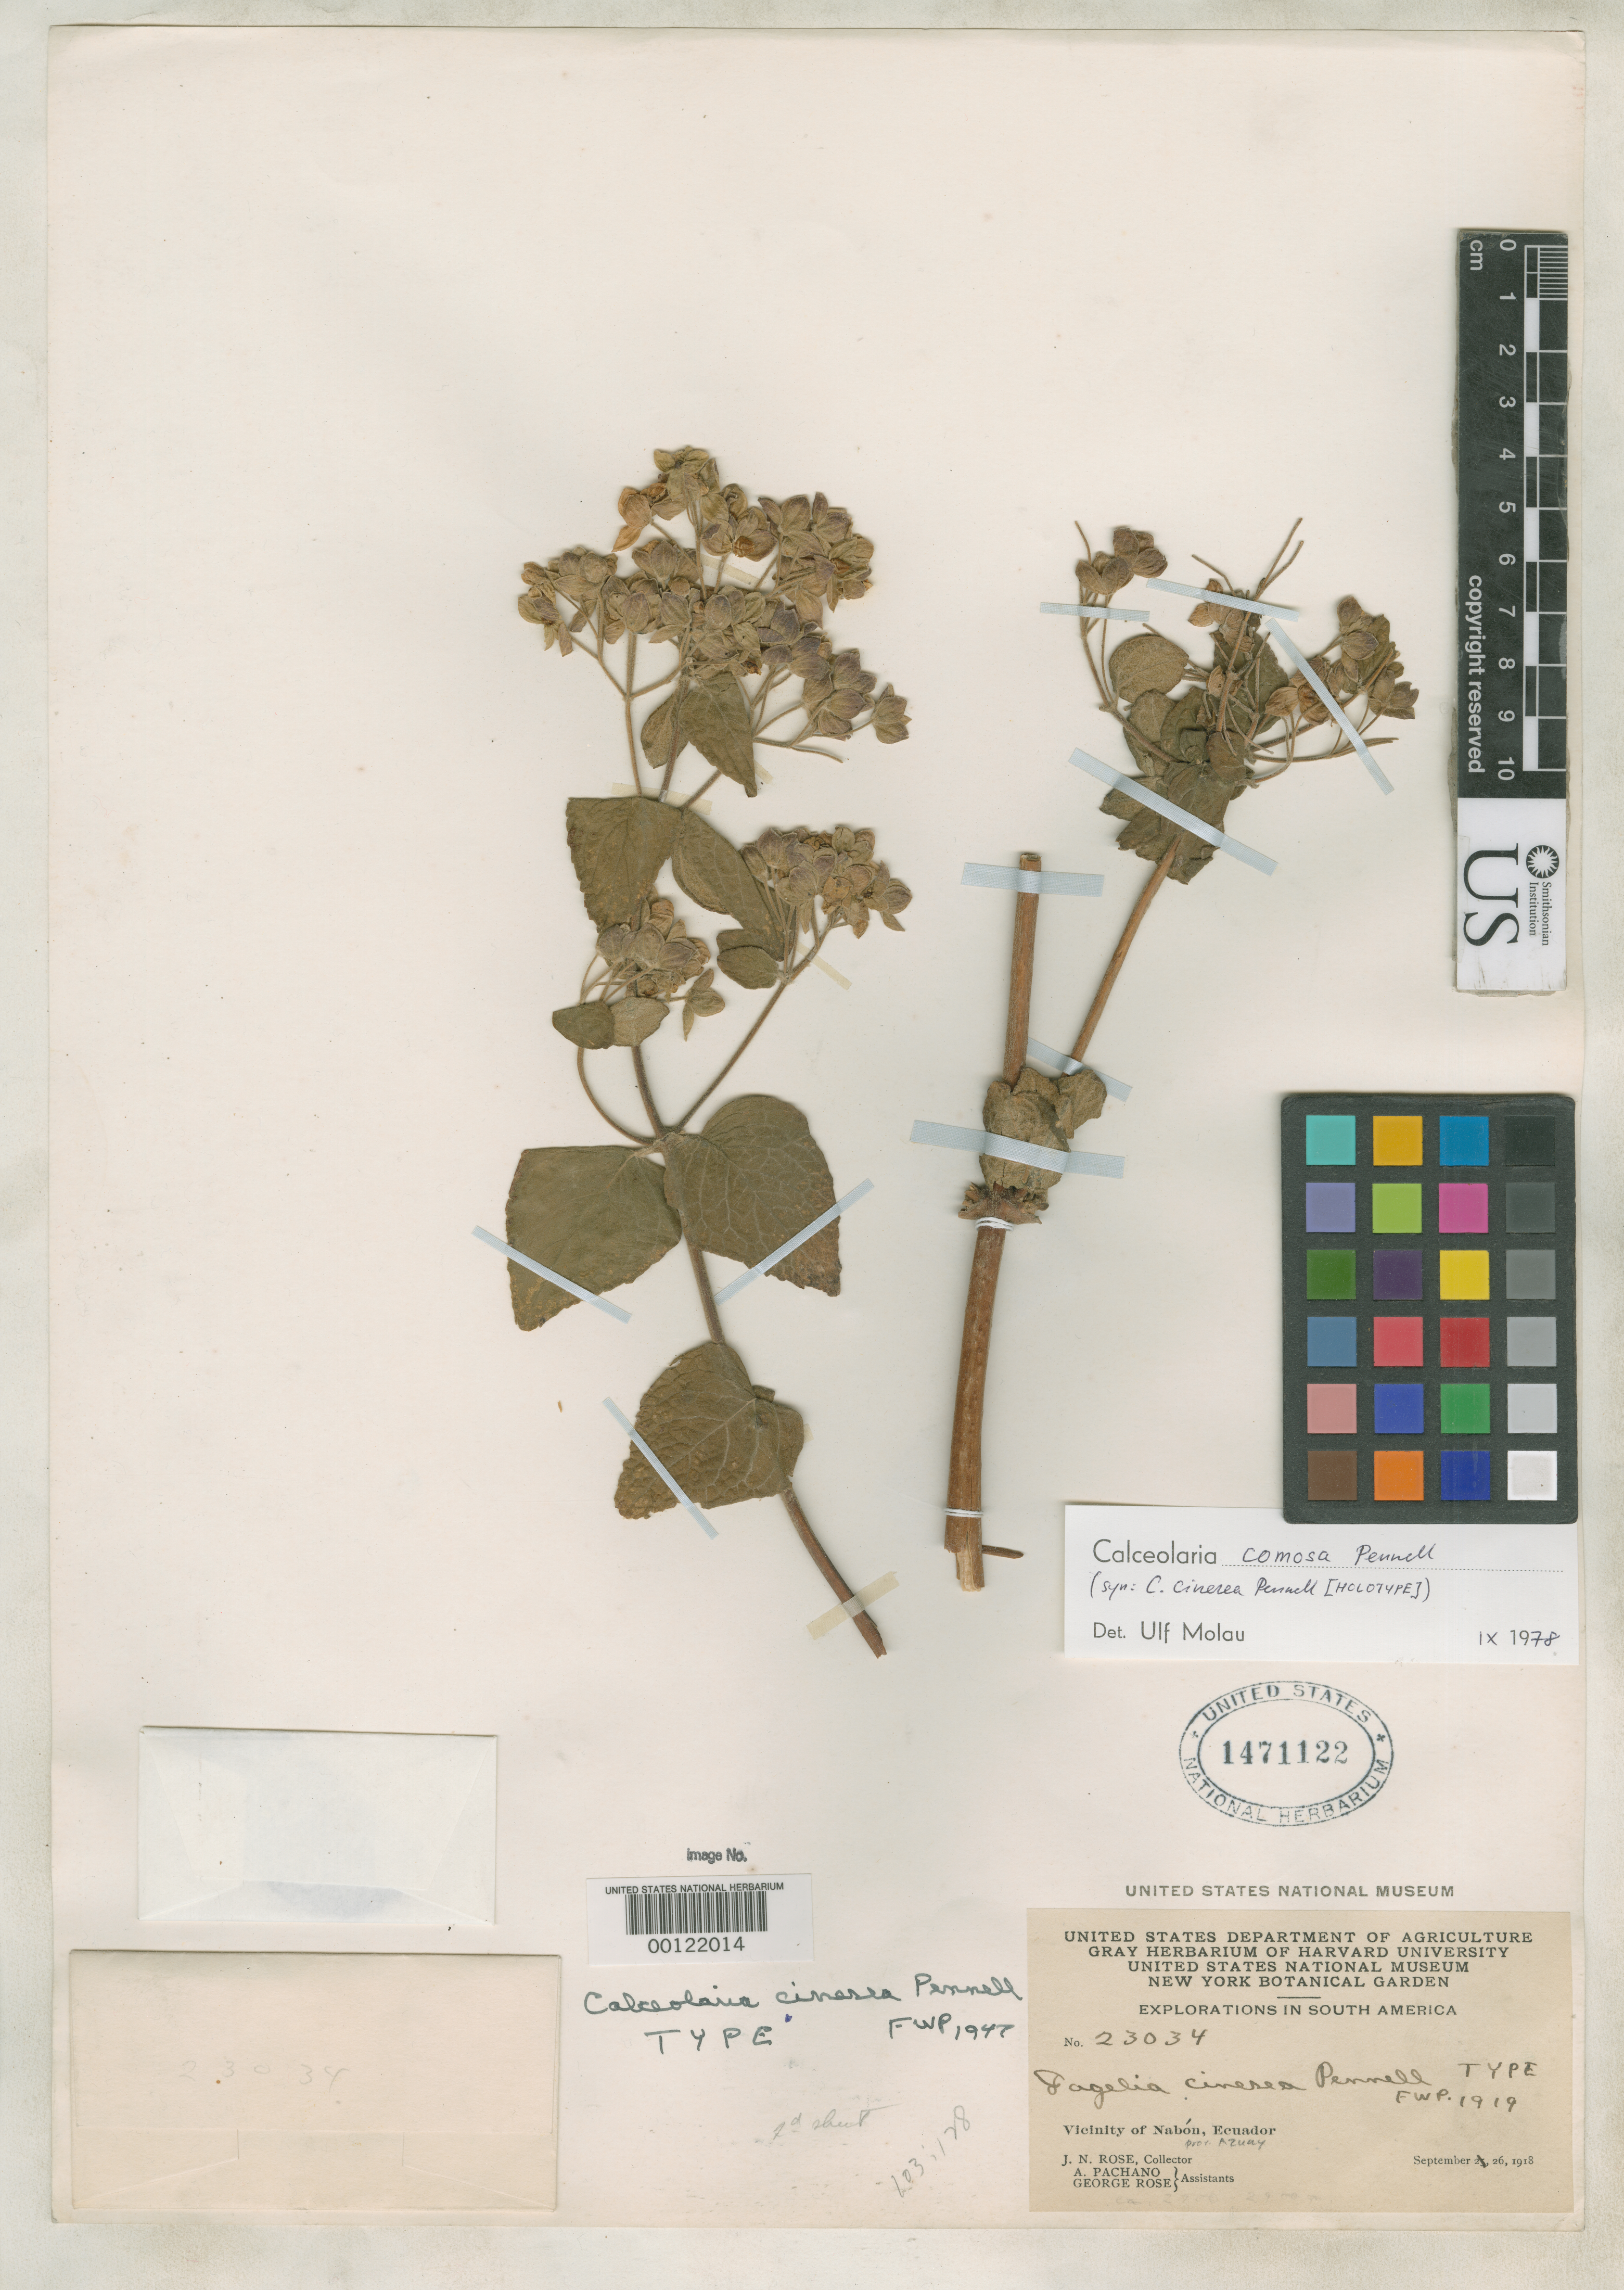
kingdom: Plantae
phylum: Tracheophyta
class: Magnoliopsida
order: Lamiales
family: Calceolariaceae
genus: Calceolaria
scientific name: Calceolaria cinerea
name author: Pennell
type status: Holotype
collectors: J. N. Rose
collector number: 23034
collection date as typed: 26 Sep 1918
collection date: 1918-09-26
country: Ecuador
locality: Nabon.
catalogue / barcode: US 1471122